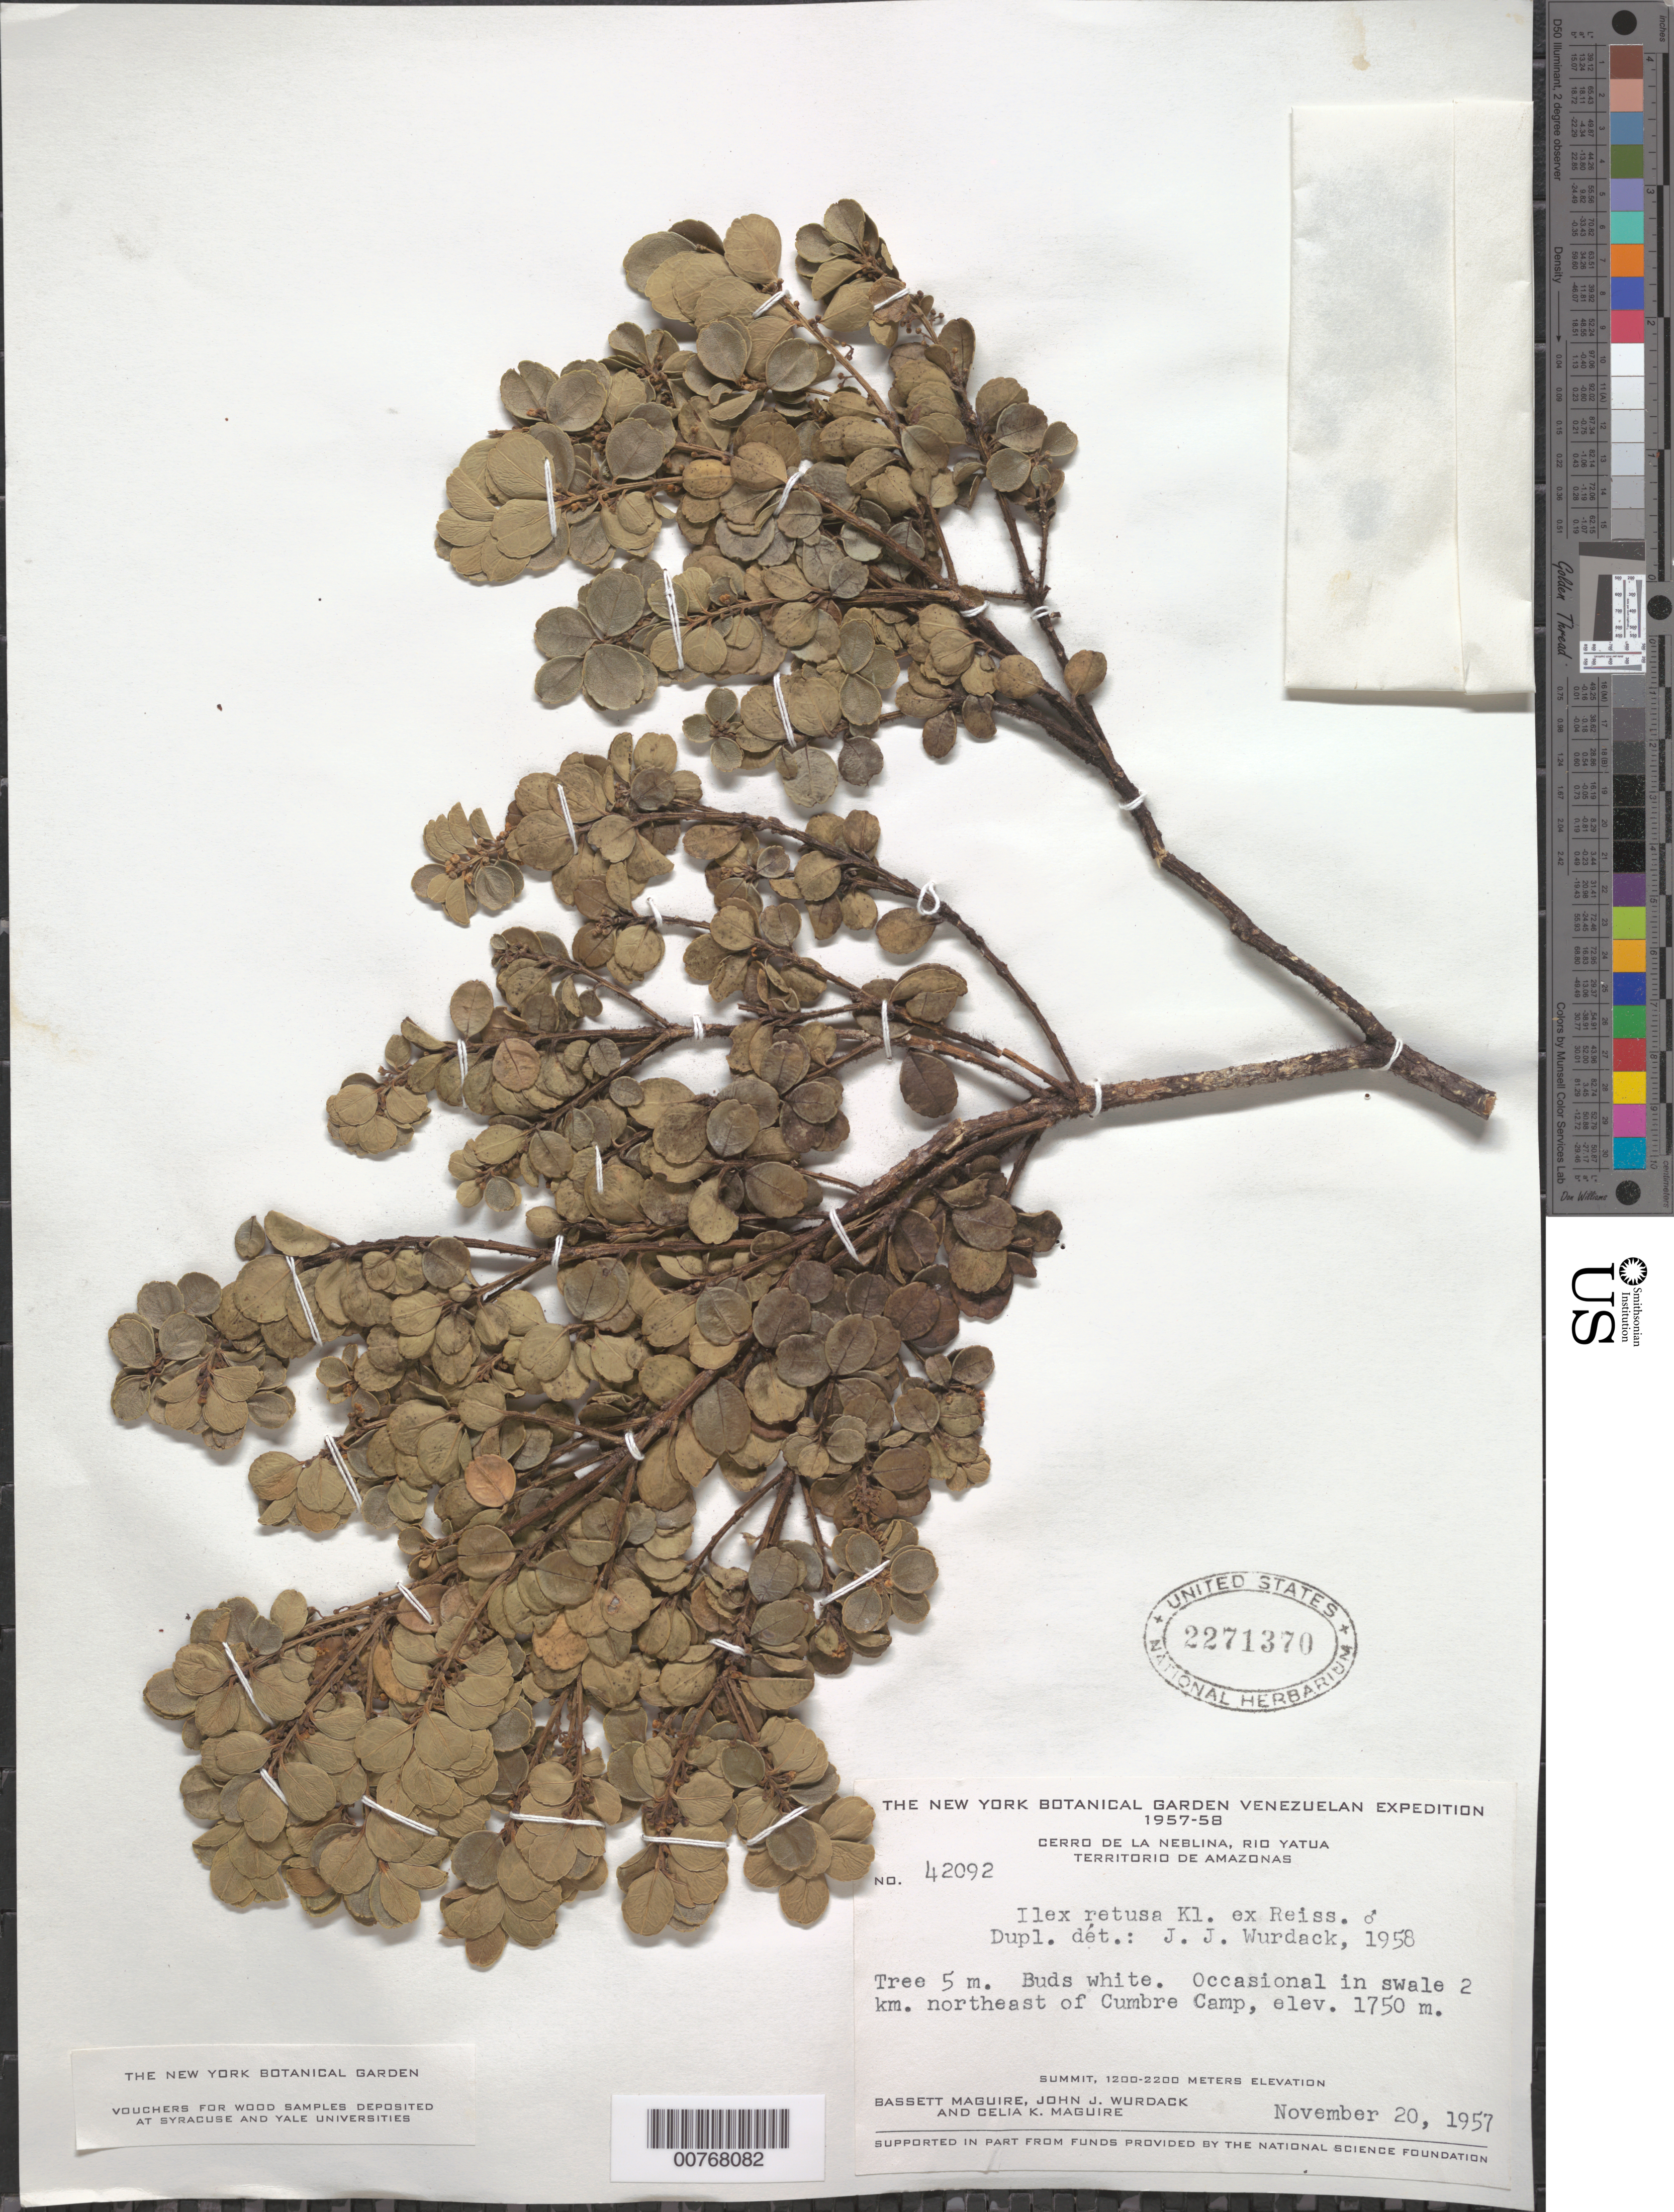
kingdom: Plantae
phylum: Tracheophyta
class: Magnoliopsida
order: Aquifoliales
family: Aquifoliaceae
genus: Ilex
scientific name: Ilex retusa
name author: Klotzsch ex Reissek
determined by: Wurdack, John J., (US), US (UNITED STATES)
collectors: B. Maguire, J. J. Wurdack & C. K. Maguire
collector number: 42092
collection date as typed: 20-Nov-57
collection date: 1957-11-20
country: Venezuela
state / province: Amazonas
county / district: Río Negro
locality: Cerro de la Neblina, Río Yatua, 2 km NE of Cumbre Camp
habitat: In swale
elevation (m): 1750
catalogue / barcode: US 2271370